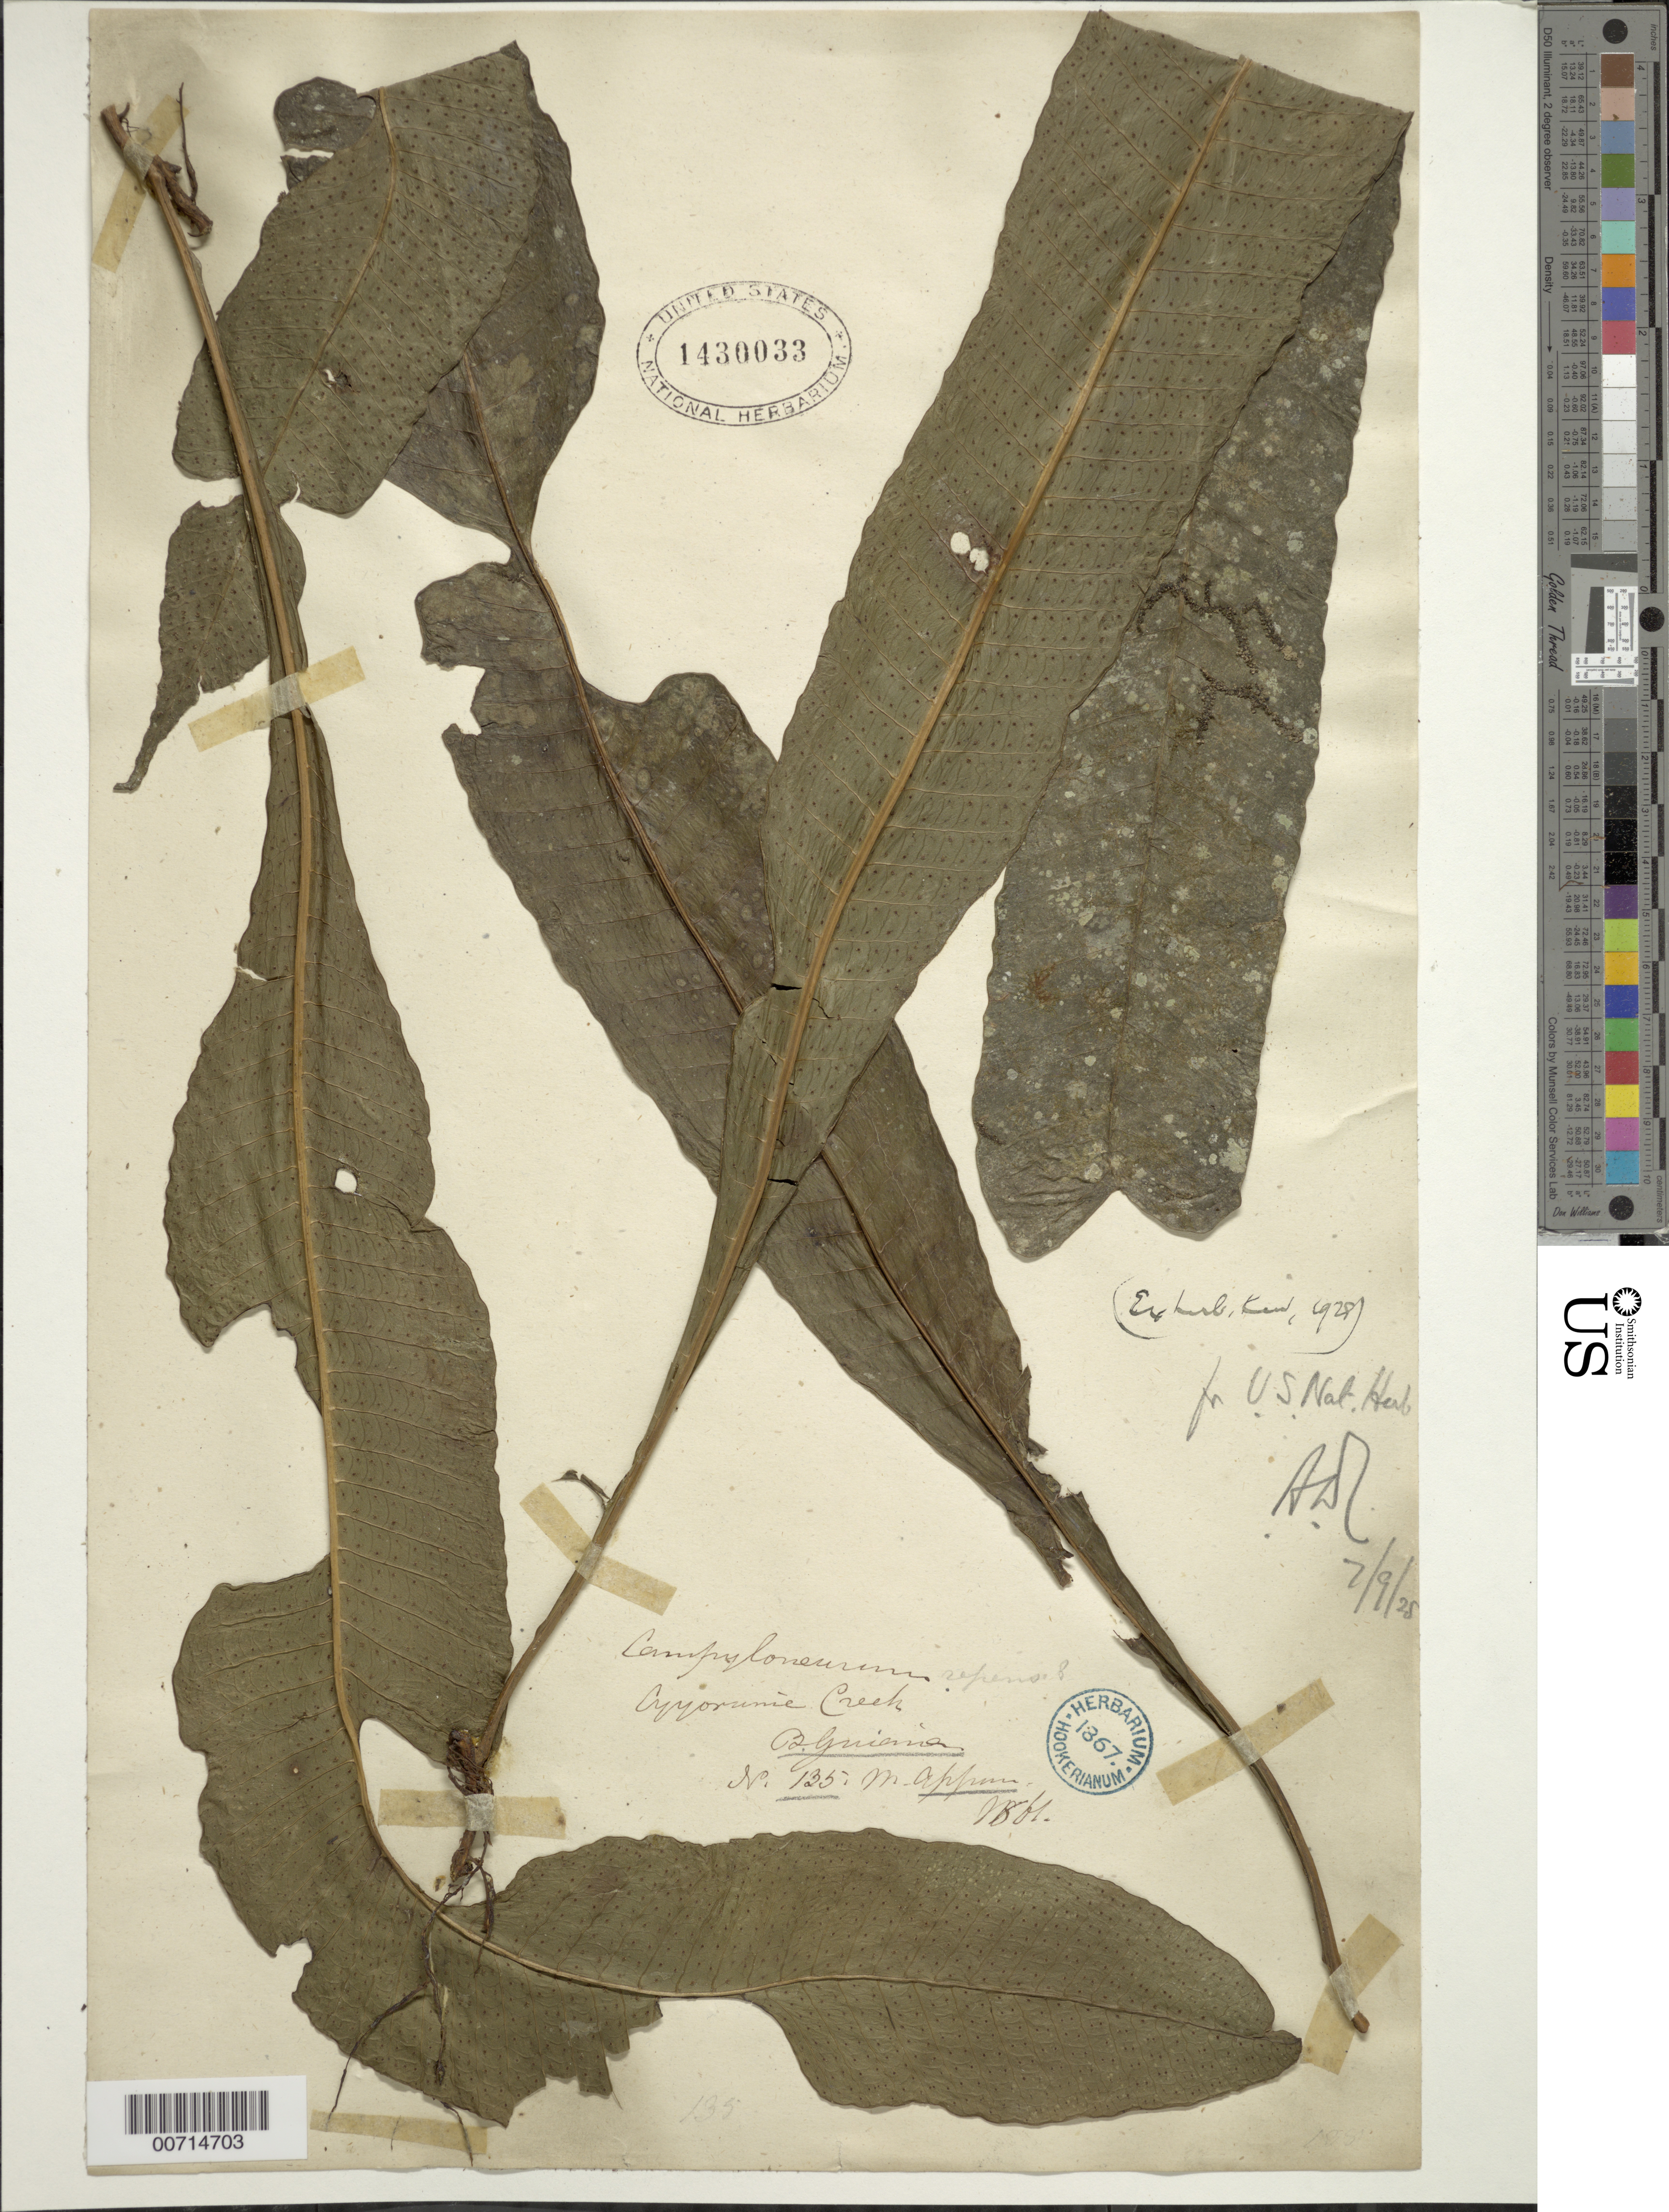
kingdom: Plantae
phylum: Tracheophyta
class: Polypodiopsida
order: Polypodiales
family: Polypodiaceae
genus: Campyloneurum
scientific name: Campyloneurum repens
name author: (Aubl.) C. Presl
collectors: C. Appun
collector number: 135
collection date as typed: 1867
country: Guyana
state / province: U. Demerara-Berbice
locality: Cuyuni Creek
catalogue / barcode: US 1430033